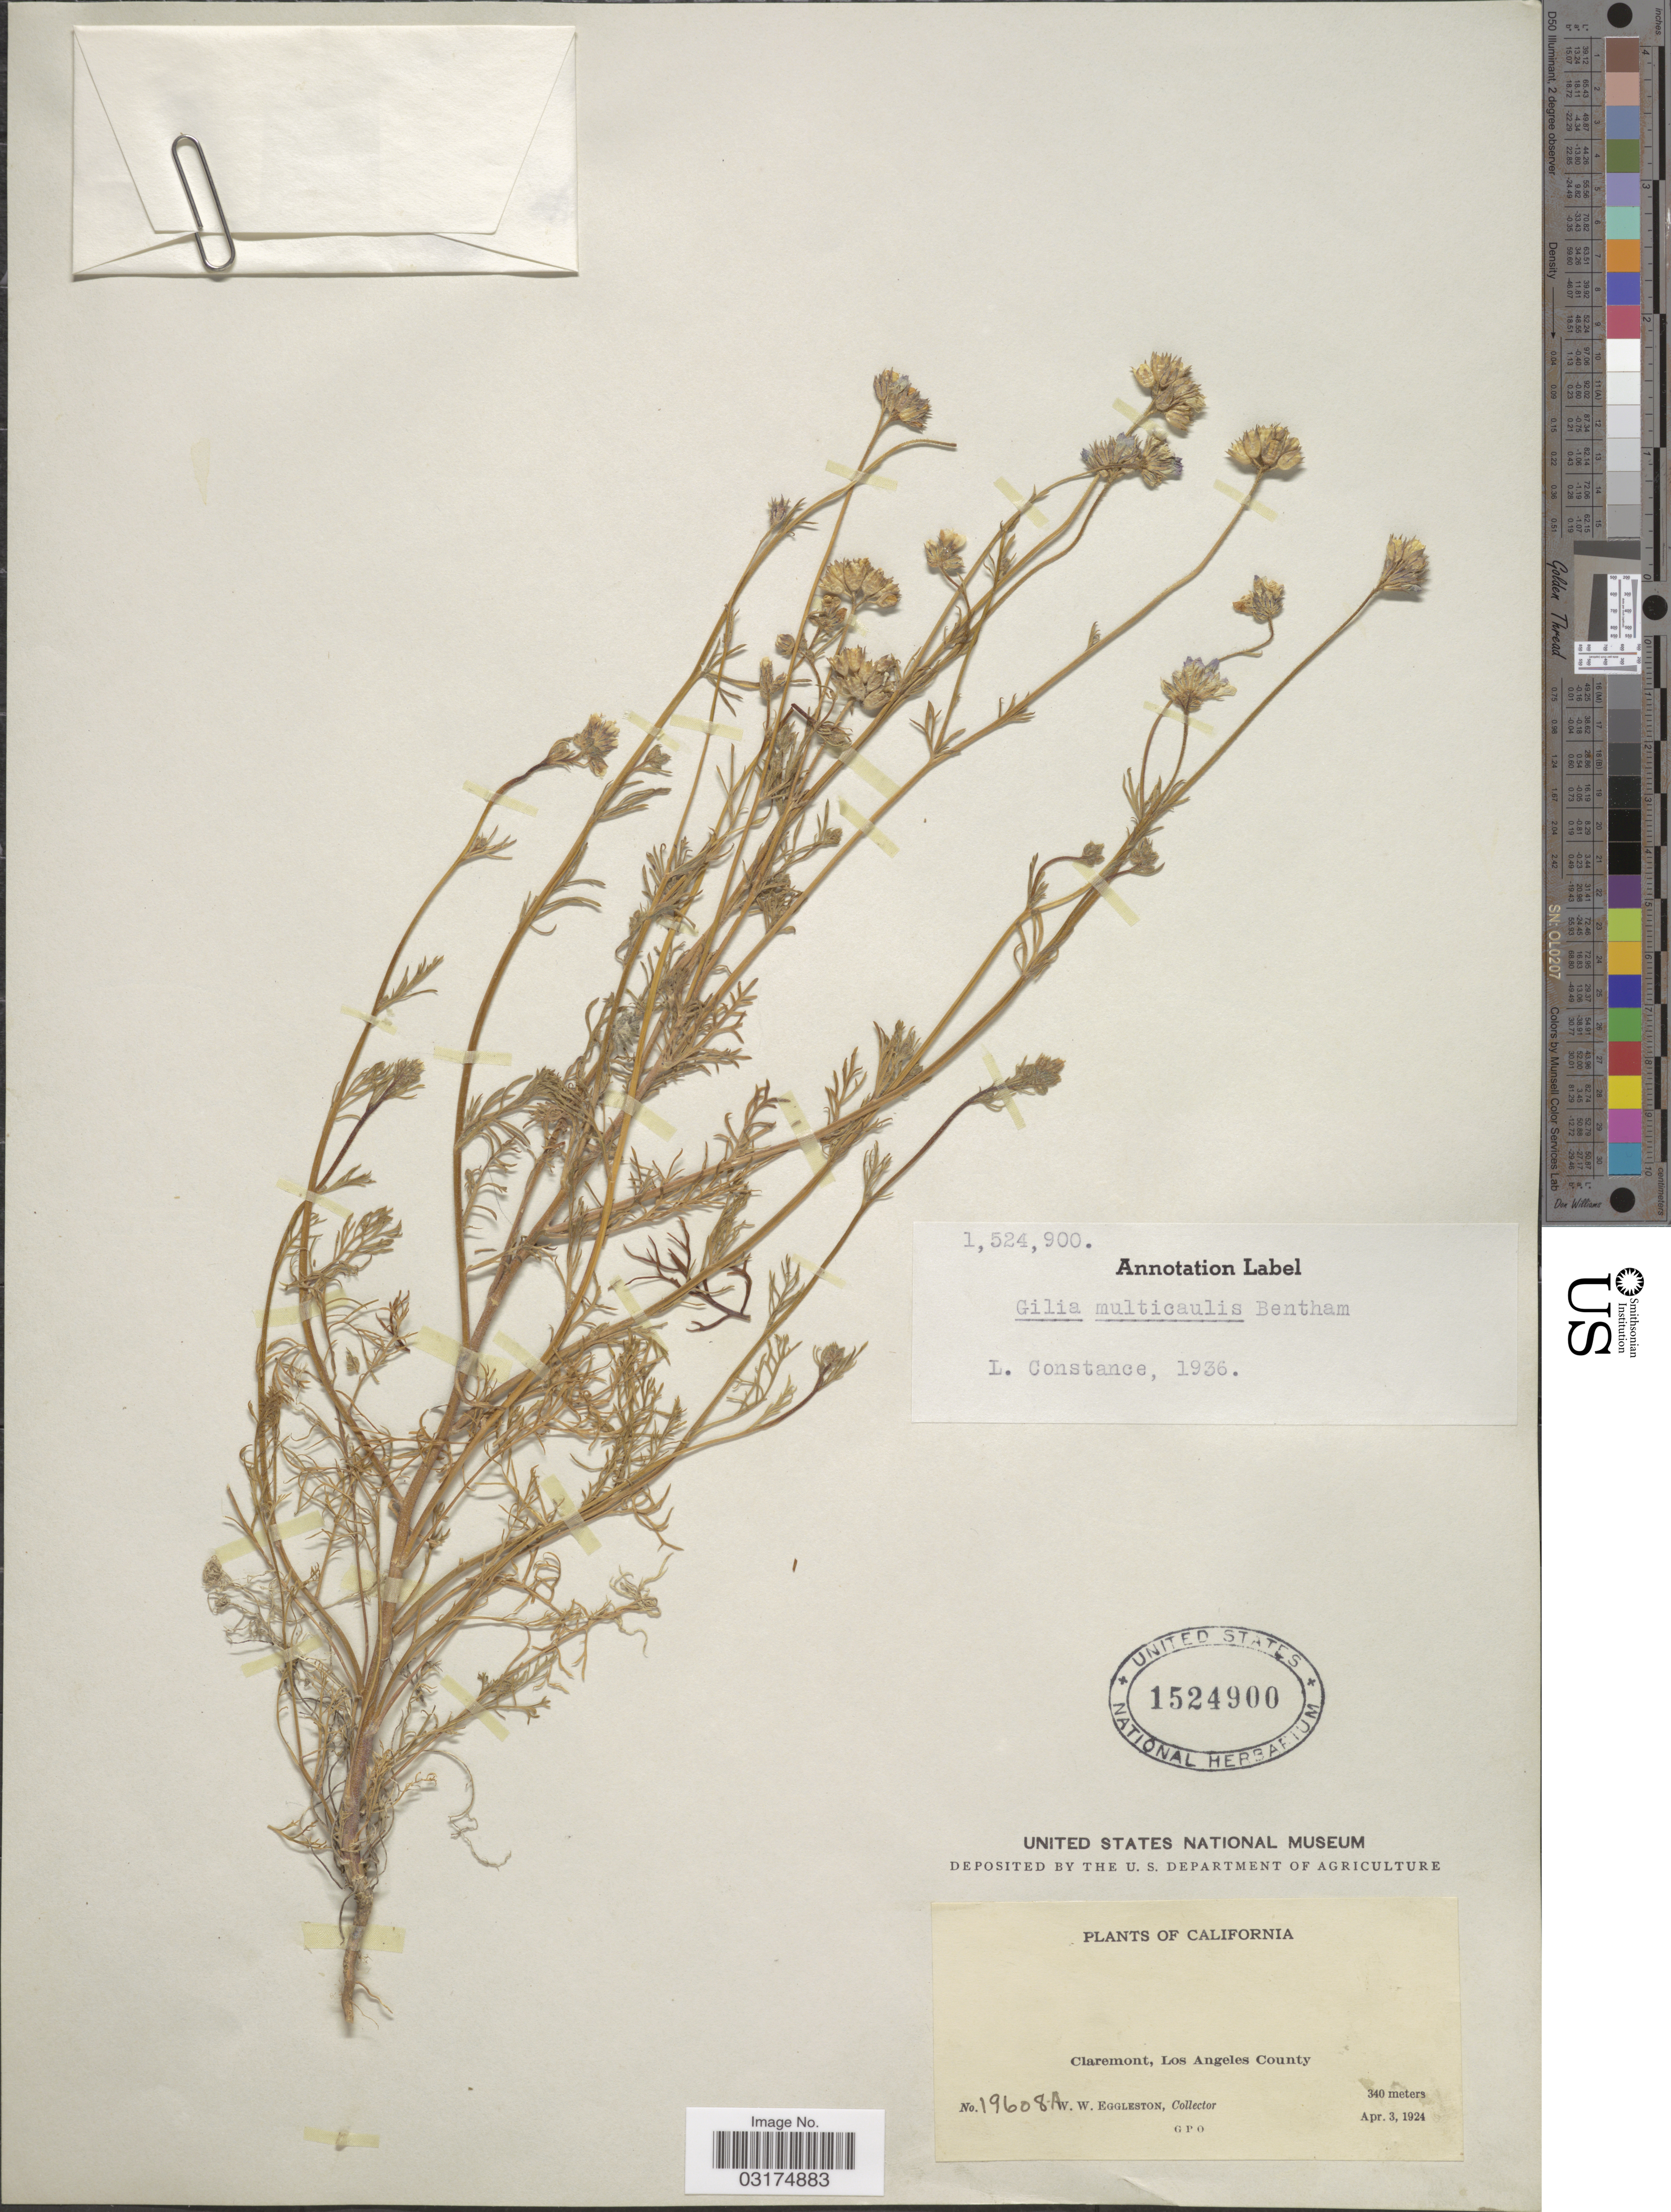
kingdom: Plantae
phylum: Tracheophyta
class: Magnoliopsida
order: Ericales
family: Polemoniaceae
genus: Gilia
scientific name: Gilia angelensis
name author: V.E. Grant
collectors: W. W. Eggleston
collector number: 19608A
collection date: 1924-04-03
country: United States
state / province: California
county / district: Los Angeles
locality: Claremont, Los Angeles County.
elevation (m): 340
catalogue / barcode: US 1524900